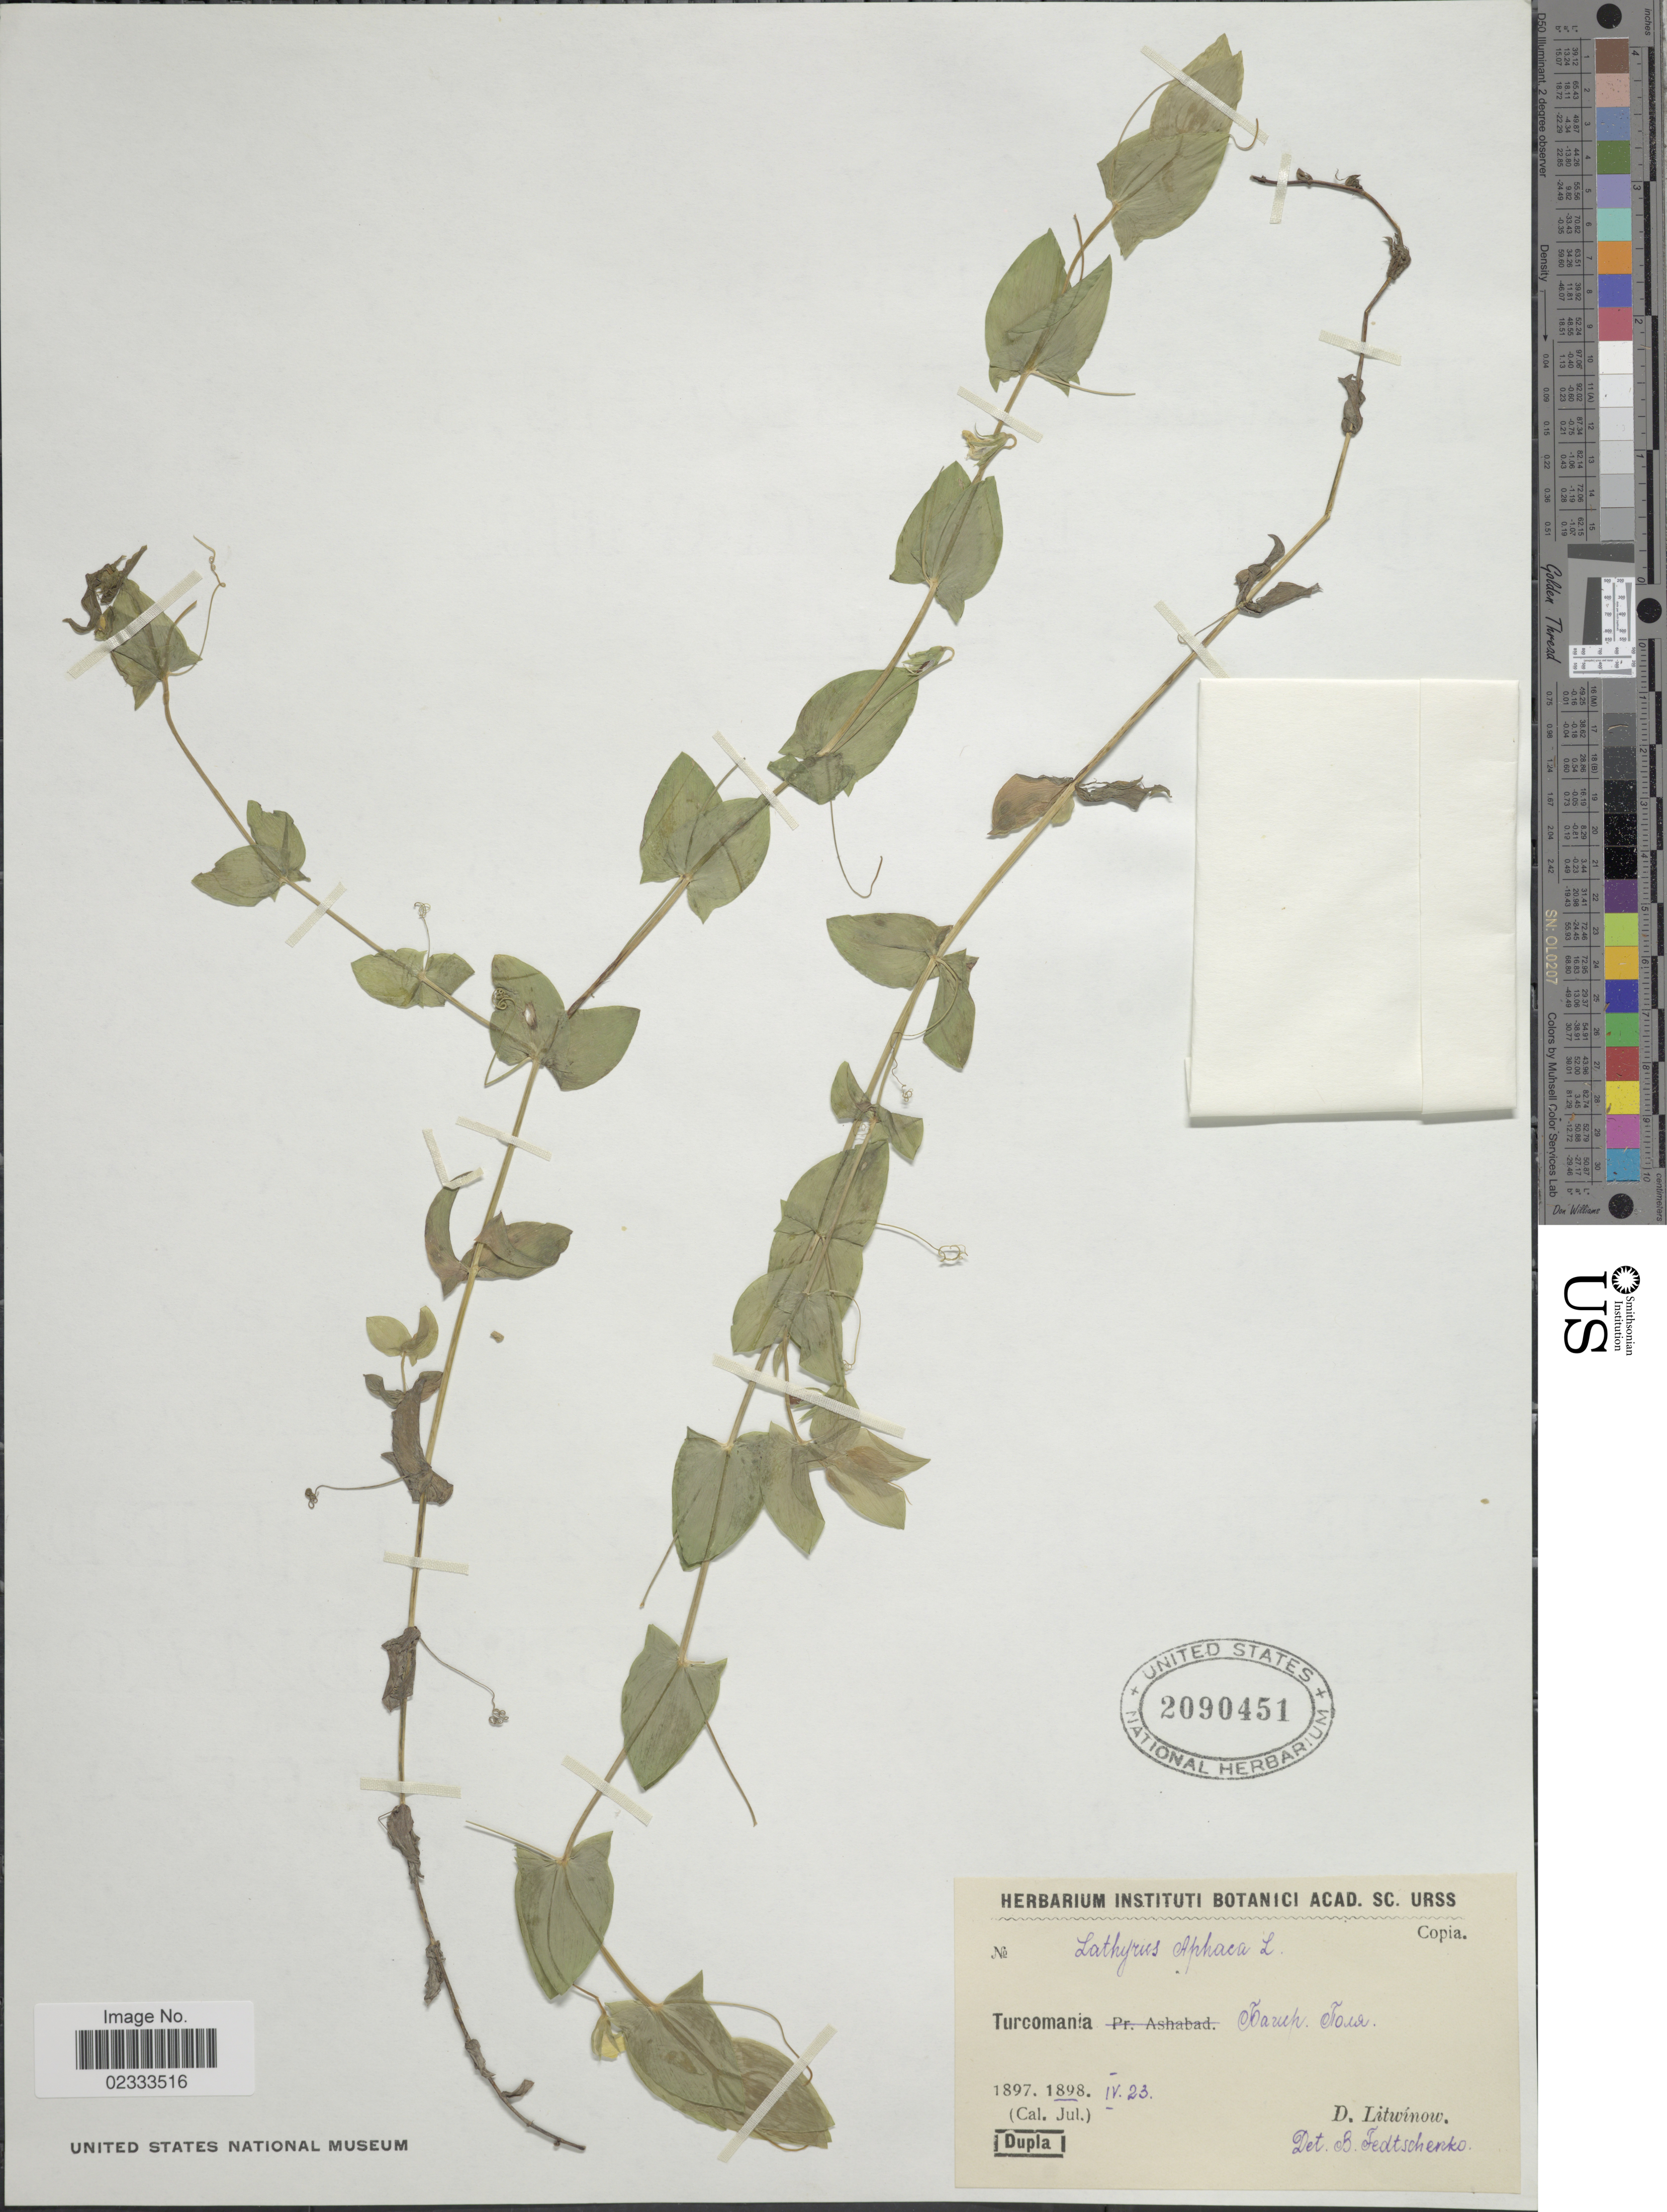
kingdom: Plantae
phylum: Tracheophyta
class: Magnoliopsida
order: Fabales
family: Fabaceae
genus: Lathyrus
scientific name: Lathyrus aphaca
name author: L.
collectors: D. Litwinow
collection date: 1898-04-23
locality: Turcomania Tarup Tow [interpreted]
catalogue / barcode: US 2090451